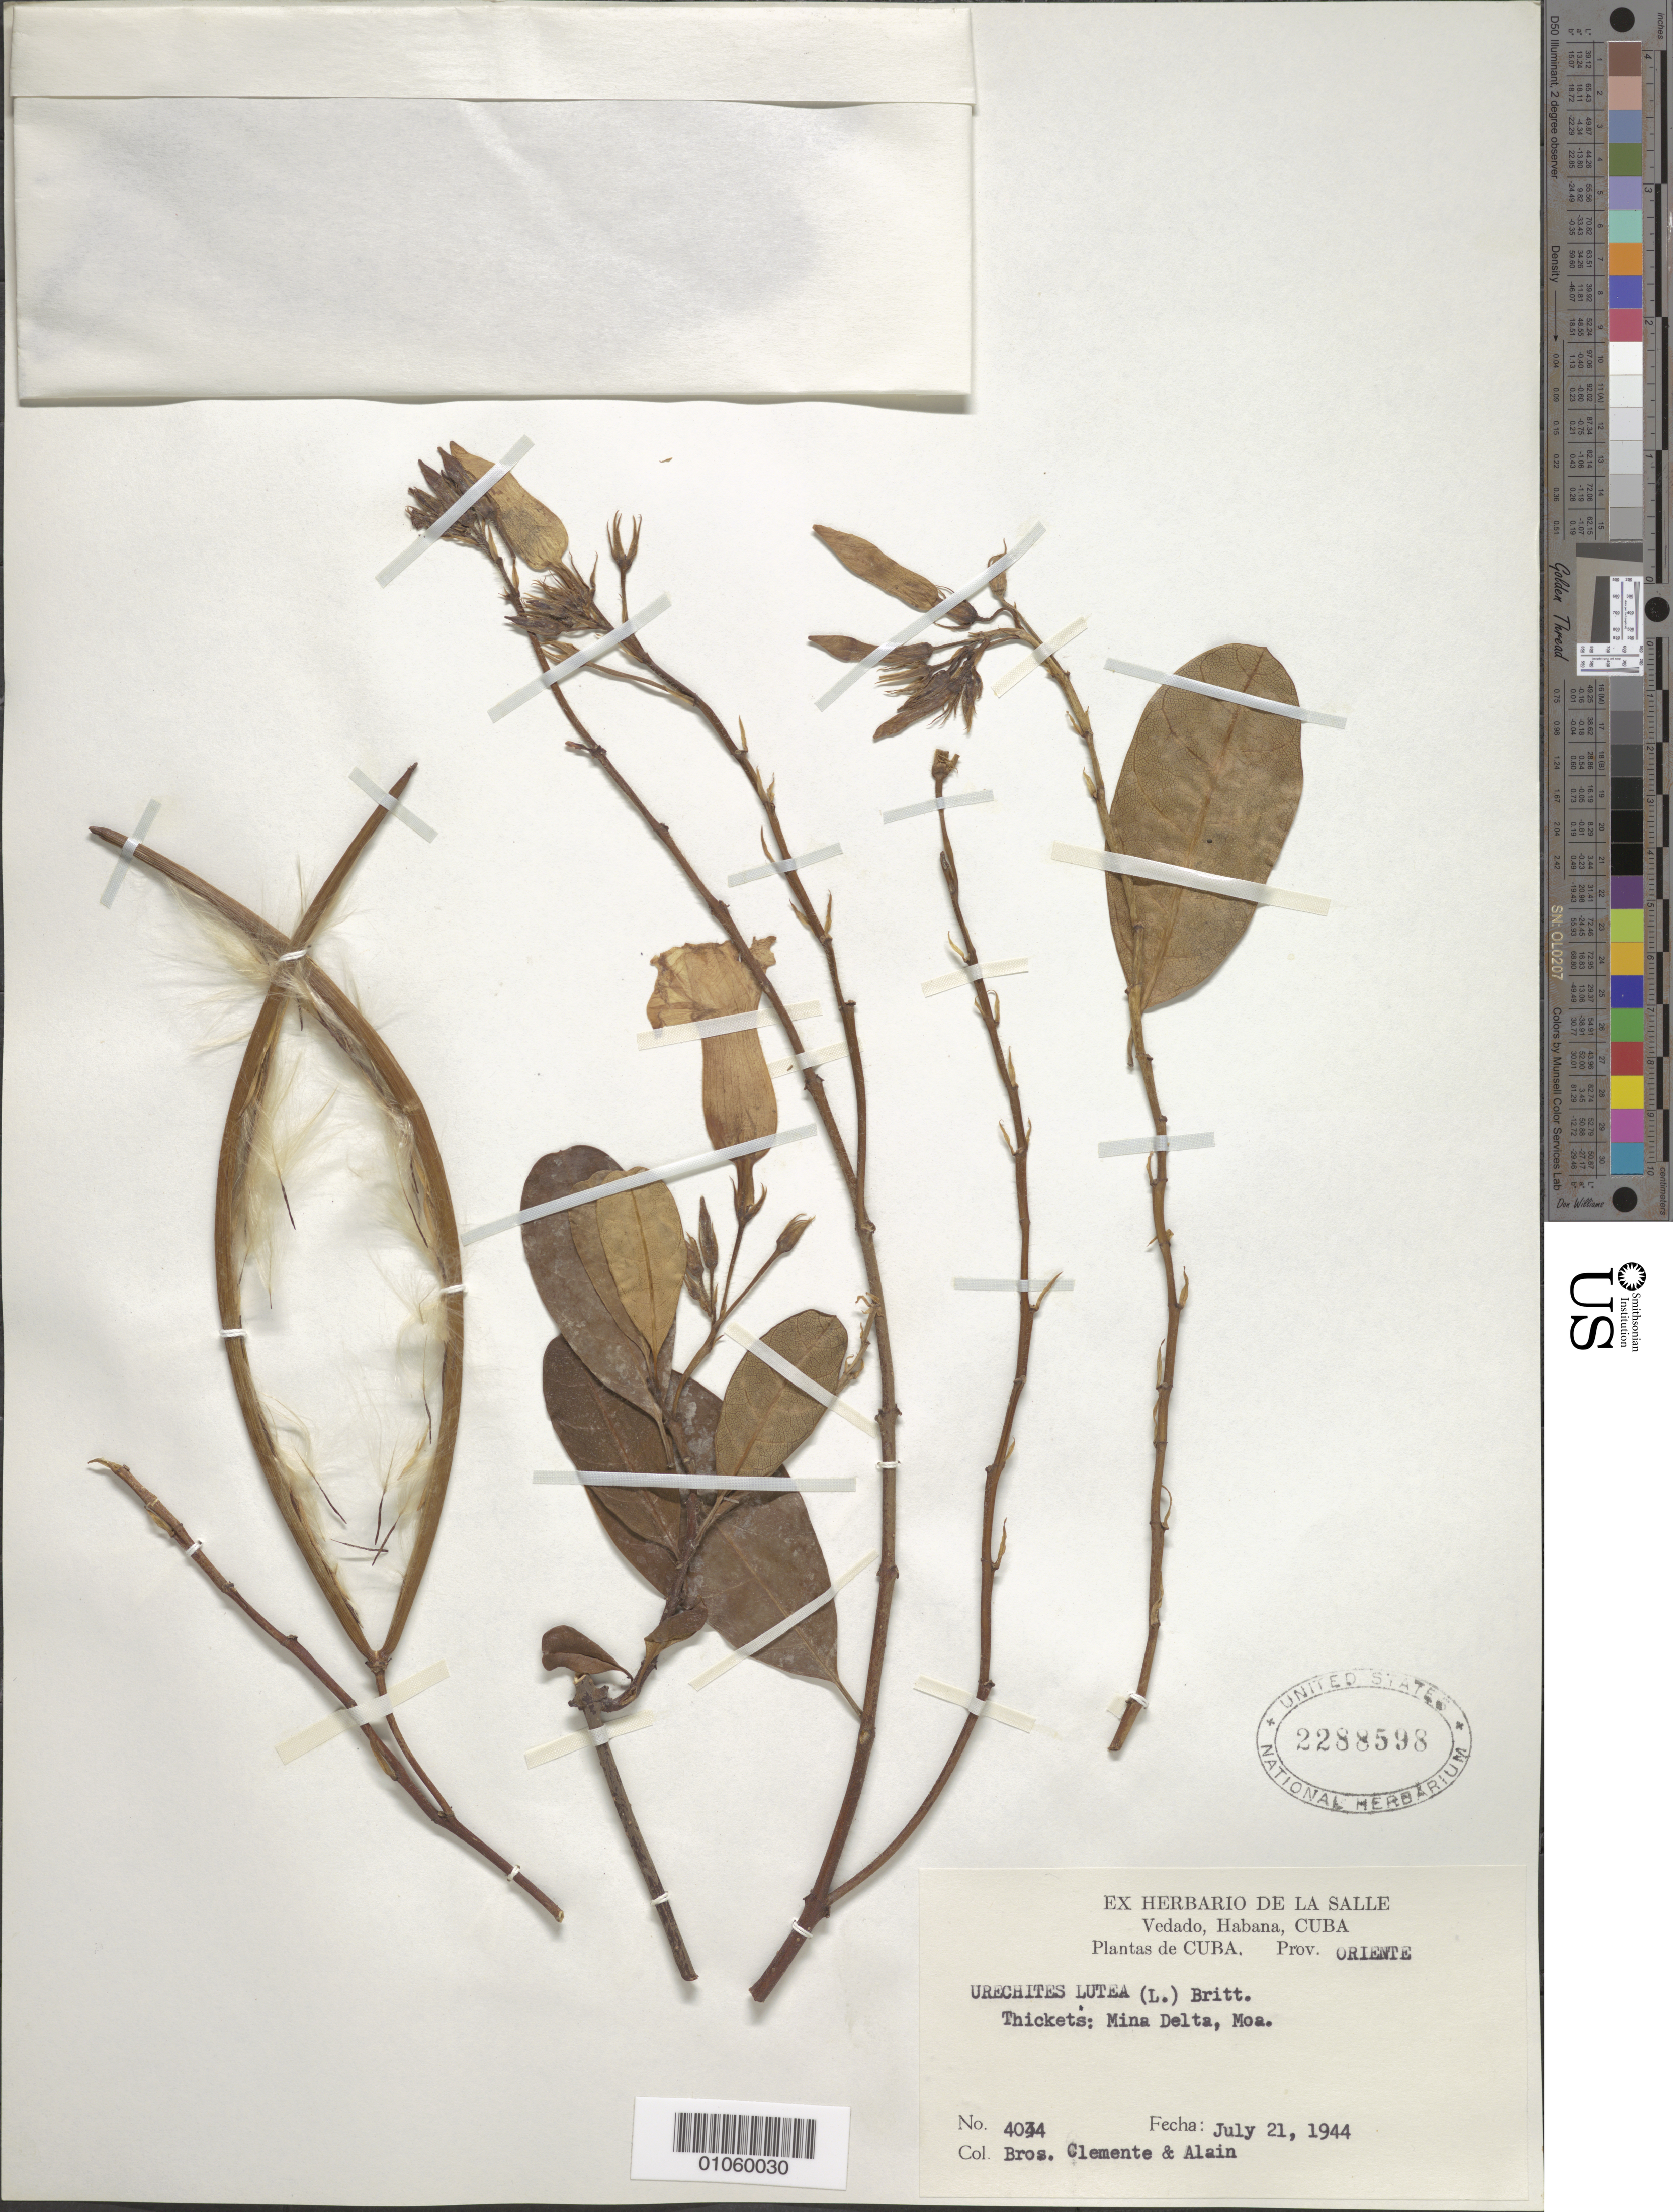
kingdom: Plantae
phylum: Tracheophyta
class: Magnoliopsida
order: Gentianales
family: Apocynaceae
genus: Urechites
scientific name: Urechites lutea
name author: (L.) Britton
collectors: Bro. Clemente & A. H. Liogier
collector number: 4034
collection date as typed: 21 Jul 1944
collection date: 1944-07-21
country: Cuba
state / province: Holguín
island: Cuba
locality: Mina Delta, Moa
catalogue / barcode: US 2288598